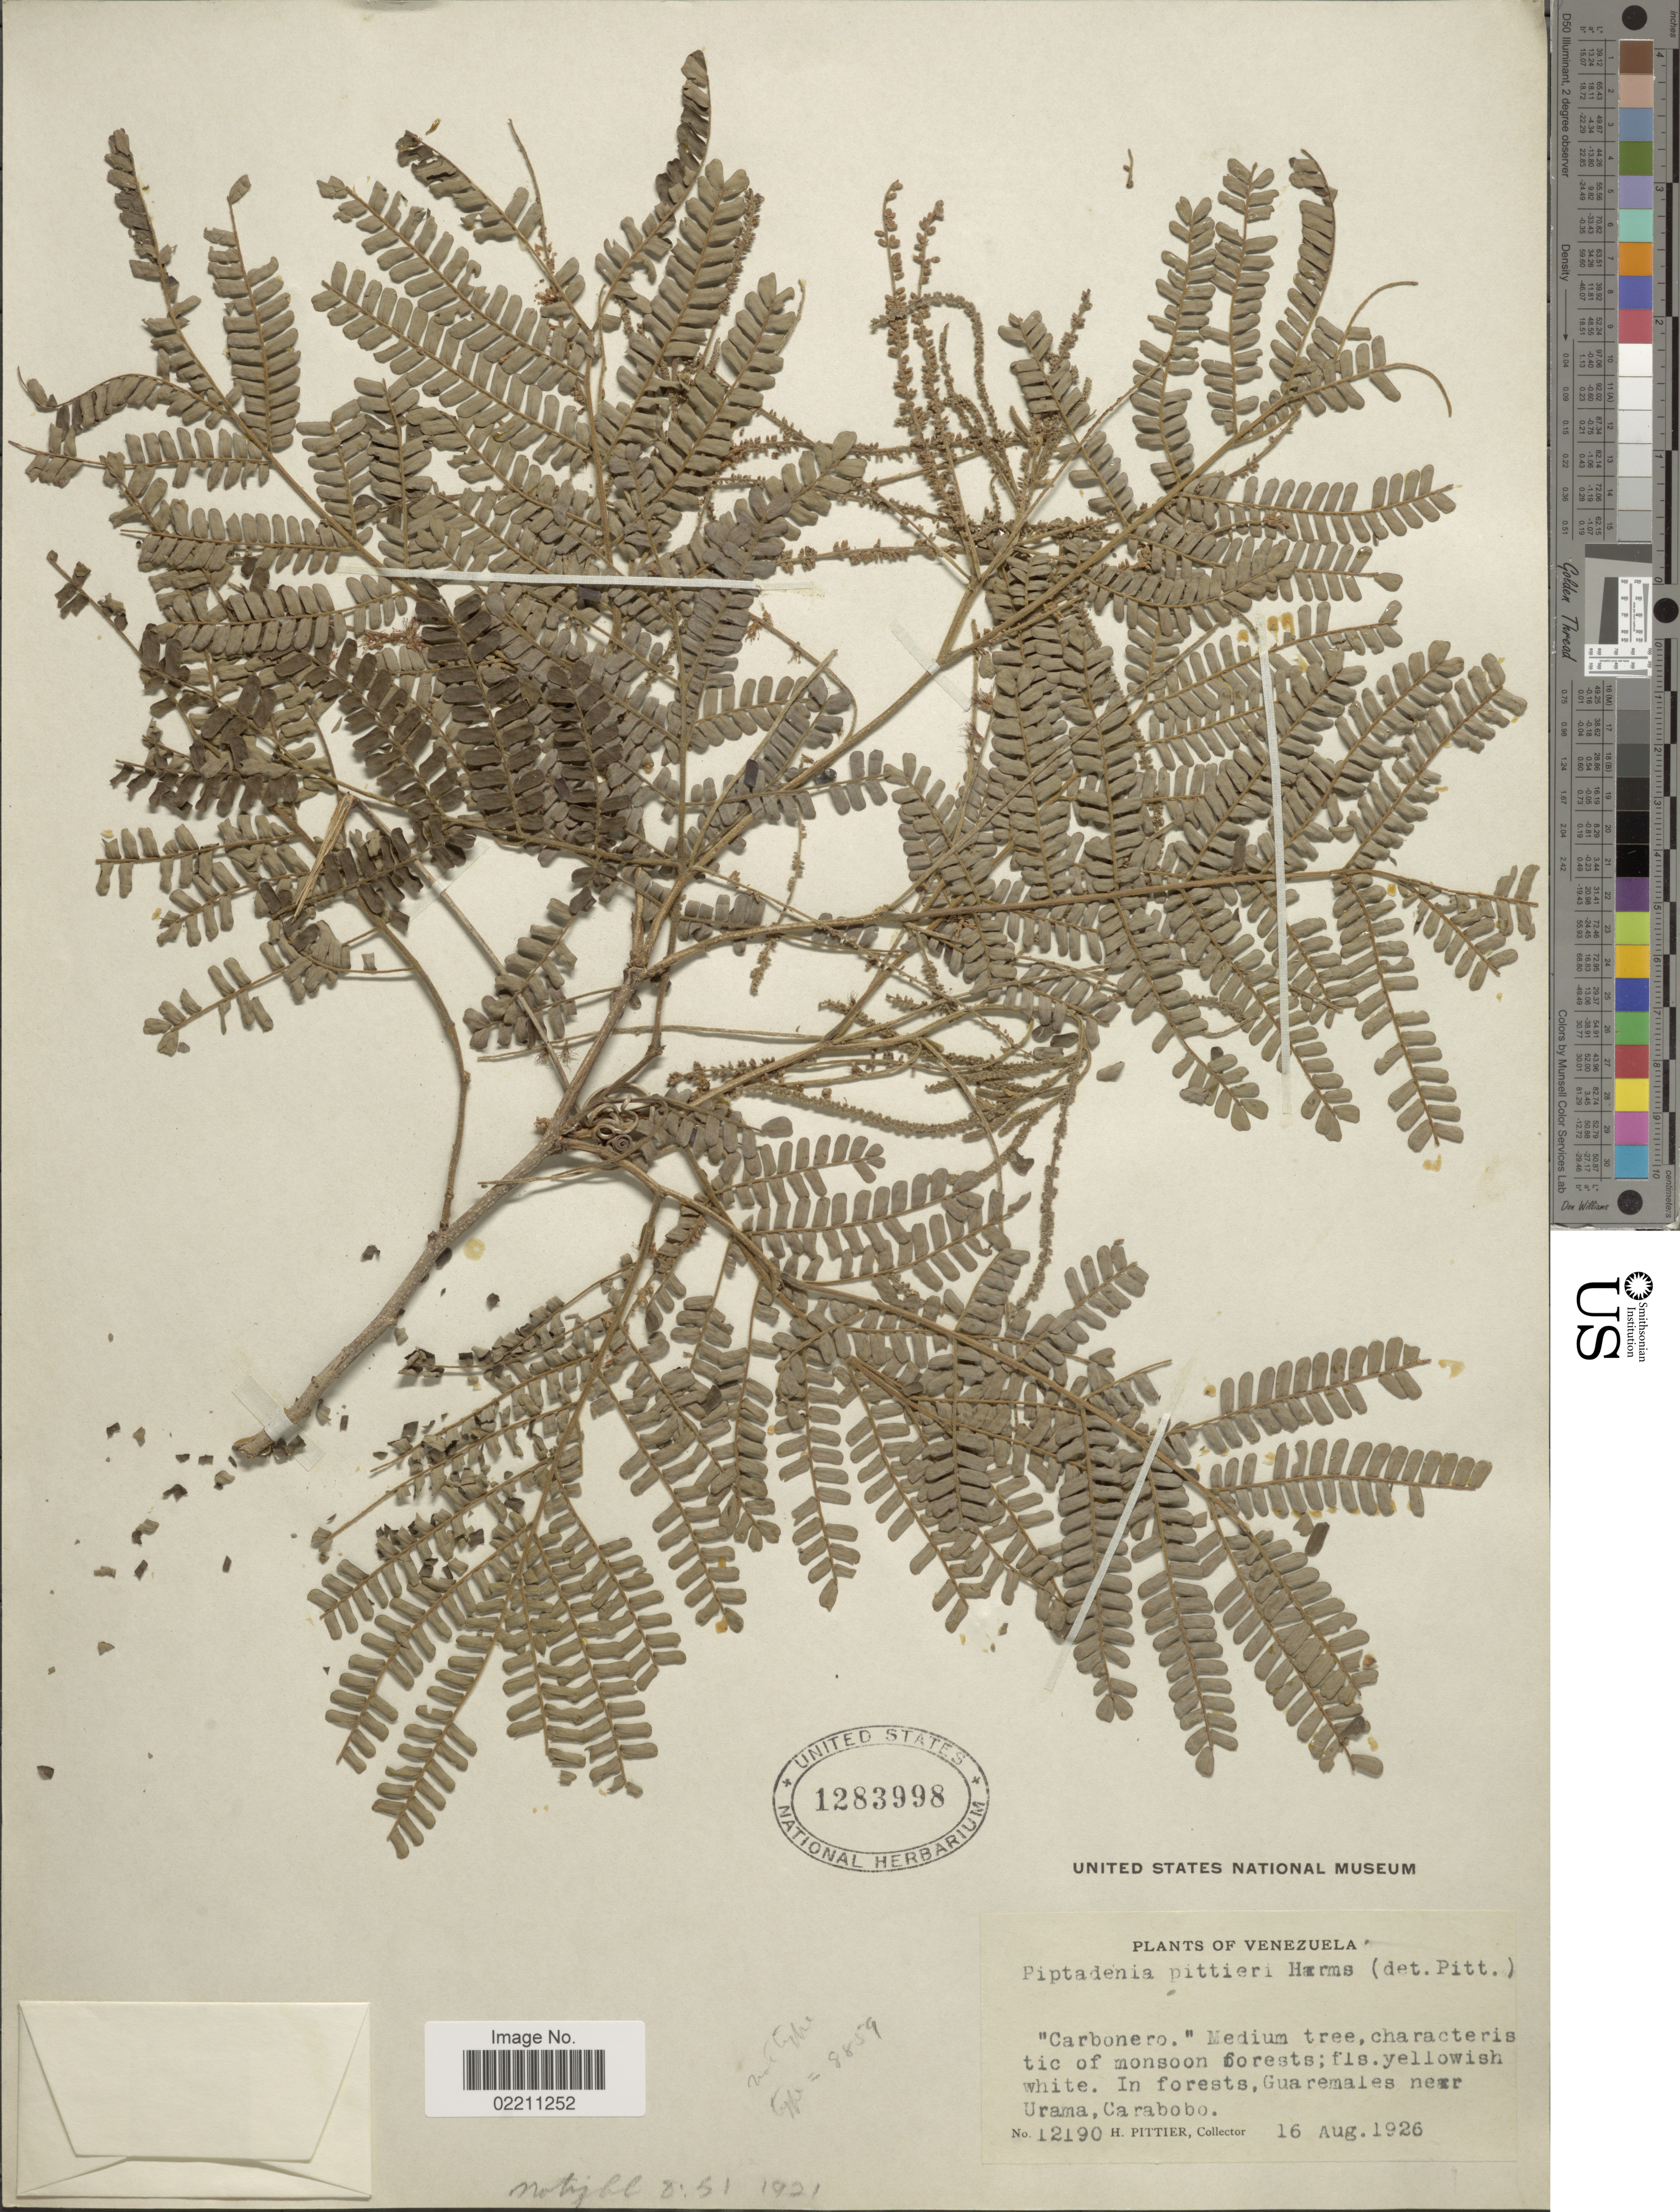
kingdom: Plantae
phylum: Tracheophyta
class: Magnoliopsida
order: Fabales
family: Fabaceae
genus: Marlimorimia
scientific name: Marlimorimia pittieri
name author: (Harms) L.P. Queiroz & L.M. Borges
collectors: H. F. Pittier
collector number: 12190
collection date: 1926-08-16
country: Venezuela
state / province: Carabobo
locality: In forests, Guaremales near Urama, Carabobo.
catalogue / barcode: US 1283998